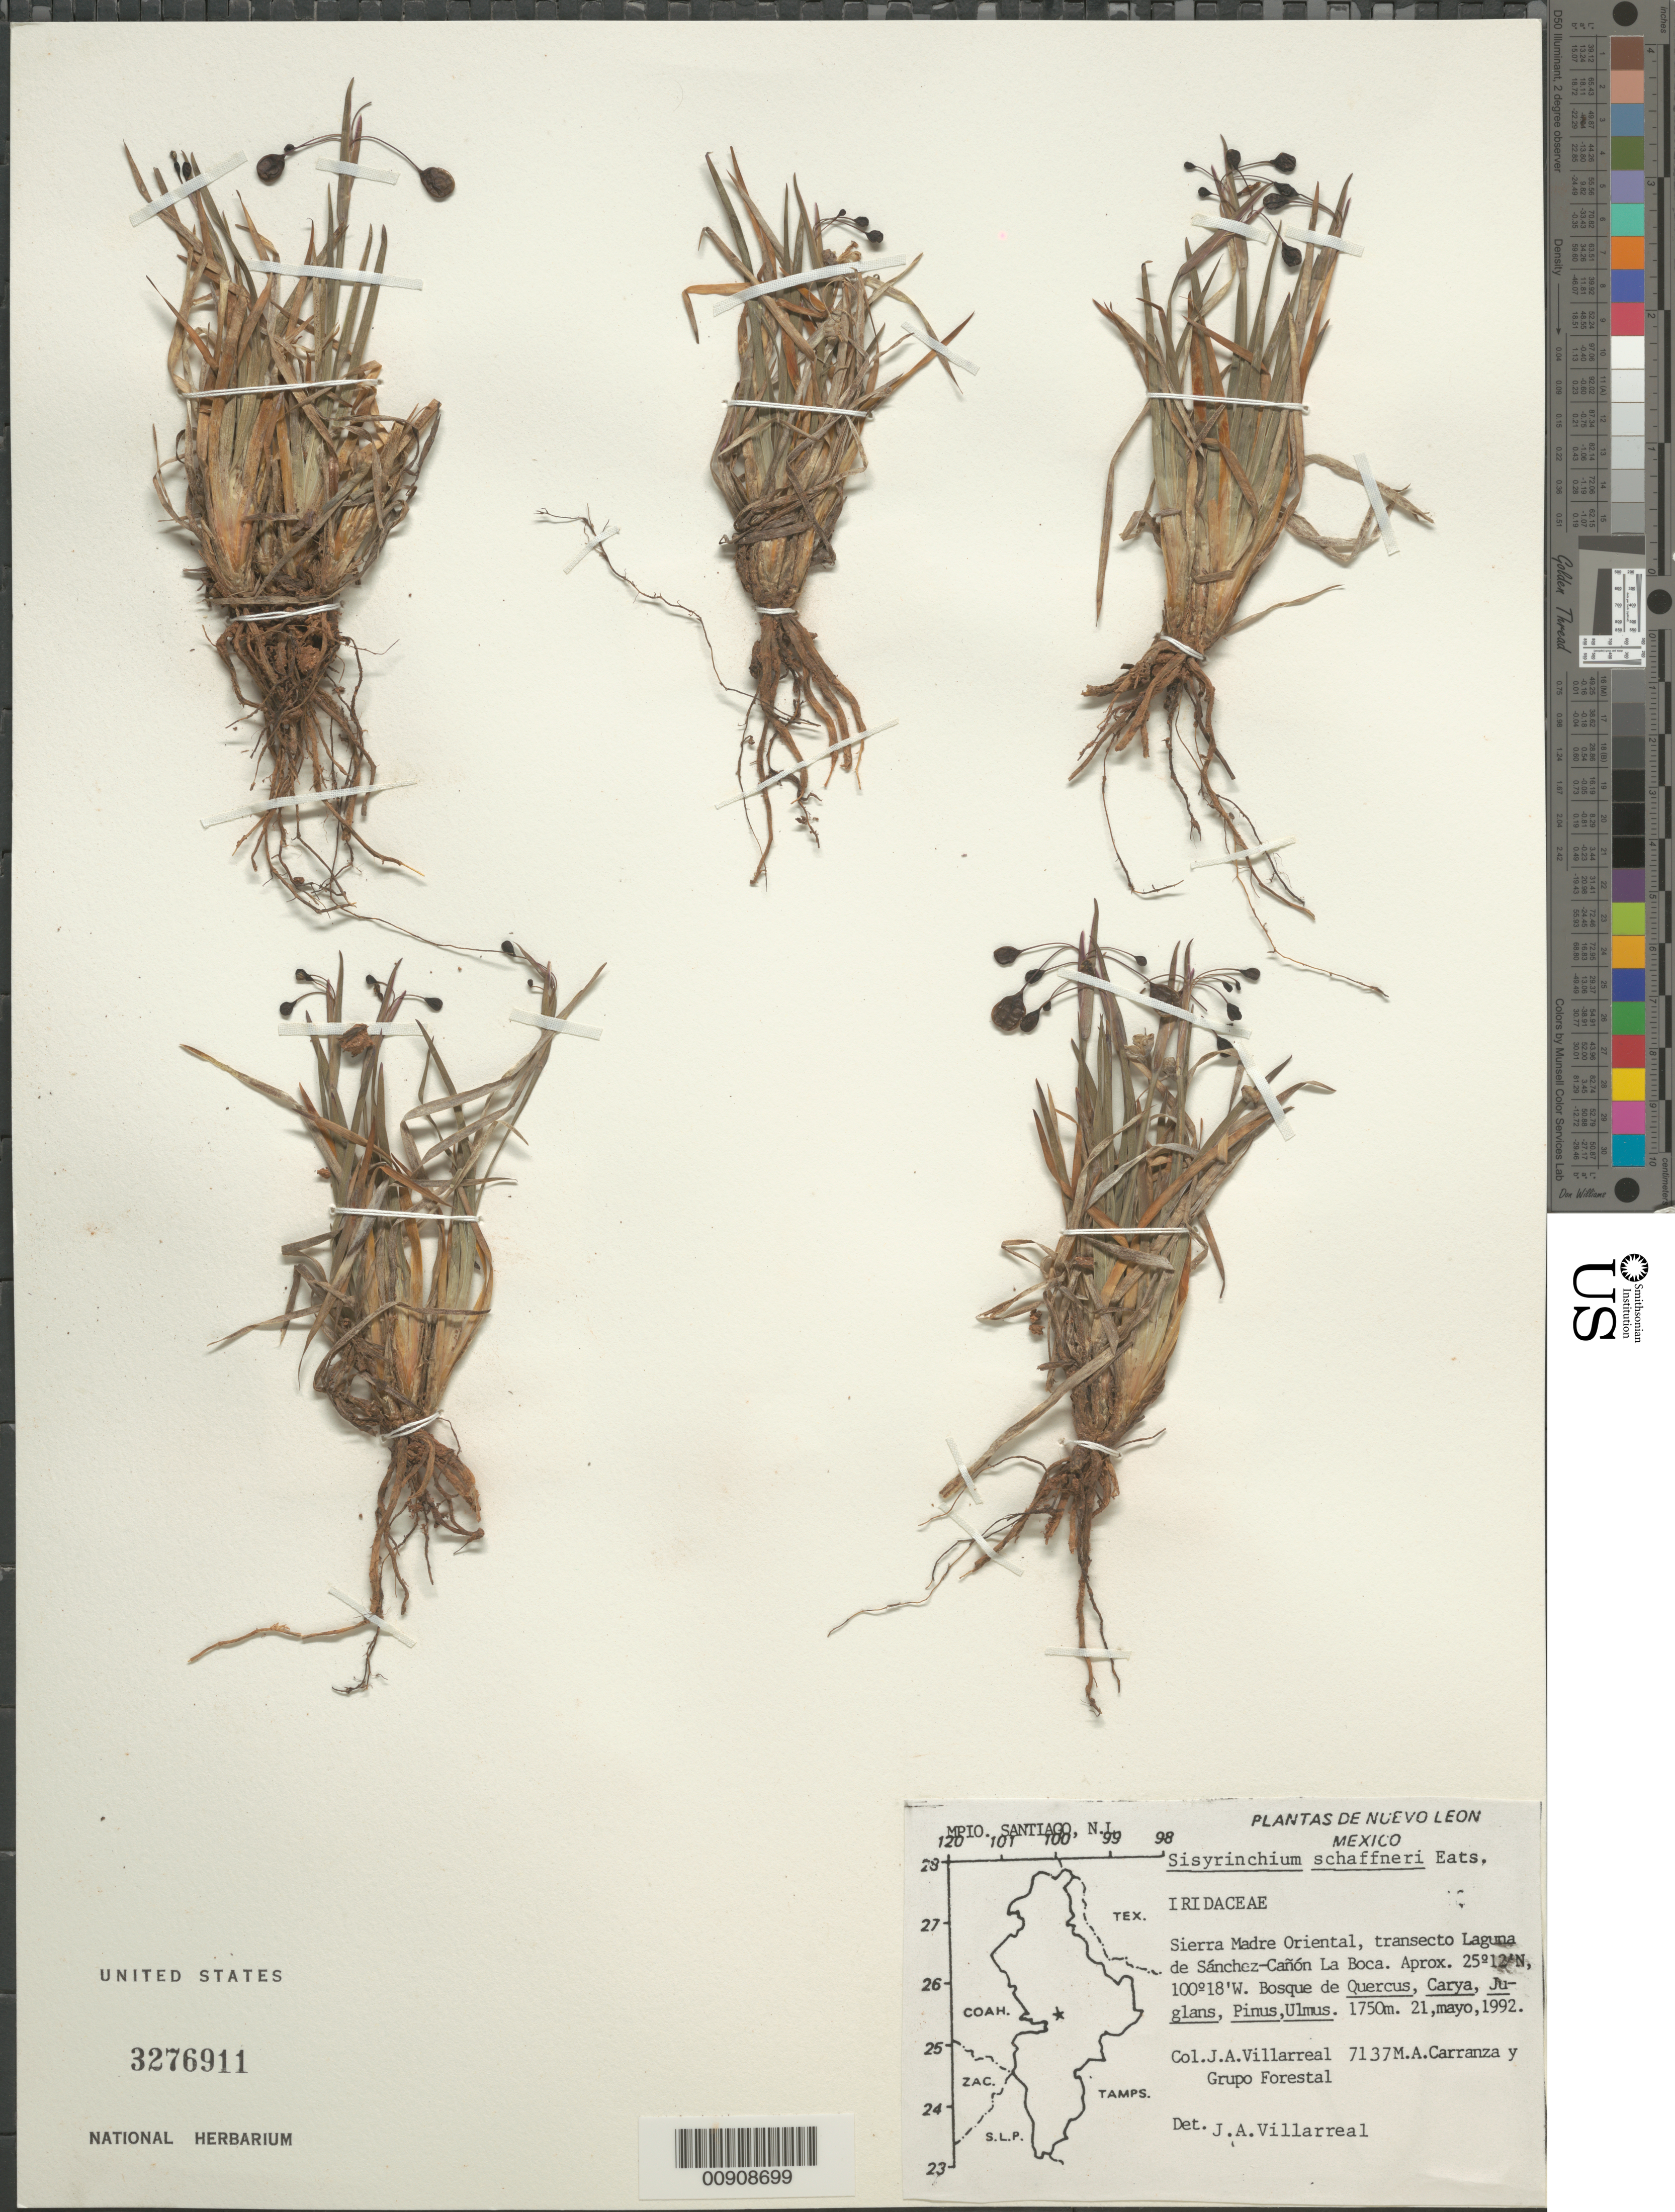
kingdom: Plantae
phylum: Tracheophyta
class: Liliopsida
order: Asparagales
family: Iridaceae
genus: Sisyrinchium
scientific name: Sisyrinchium schaffneri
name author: S. Watson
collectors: J. Villarreal, M. A. Carranza & Grupo De Bot. Forestal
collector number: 7137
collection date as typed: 21 May 1992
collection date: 1992-05-21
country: Mexico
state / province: Nuevo León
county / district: Santiago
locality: Sierra Madre Oriental, transecto Laguna de Sánchez-Cañon La Boca.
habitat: Bosque de Quercus, Carya, Juglans, Pinus, Ulmus.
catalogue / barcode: US 3276911